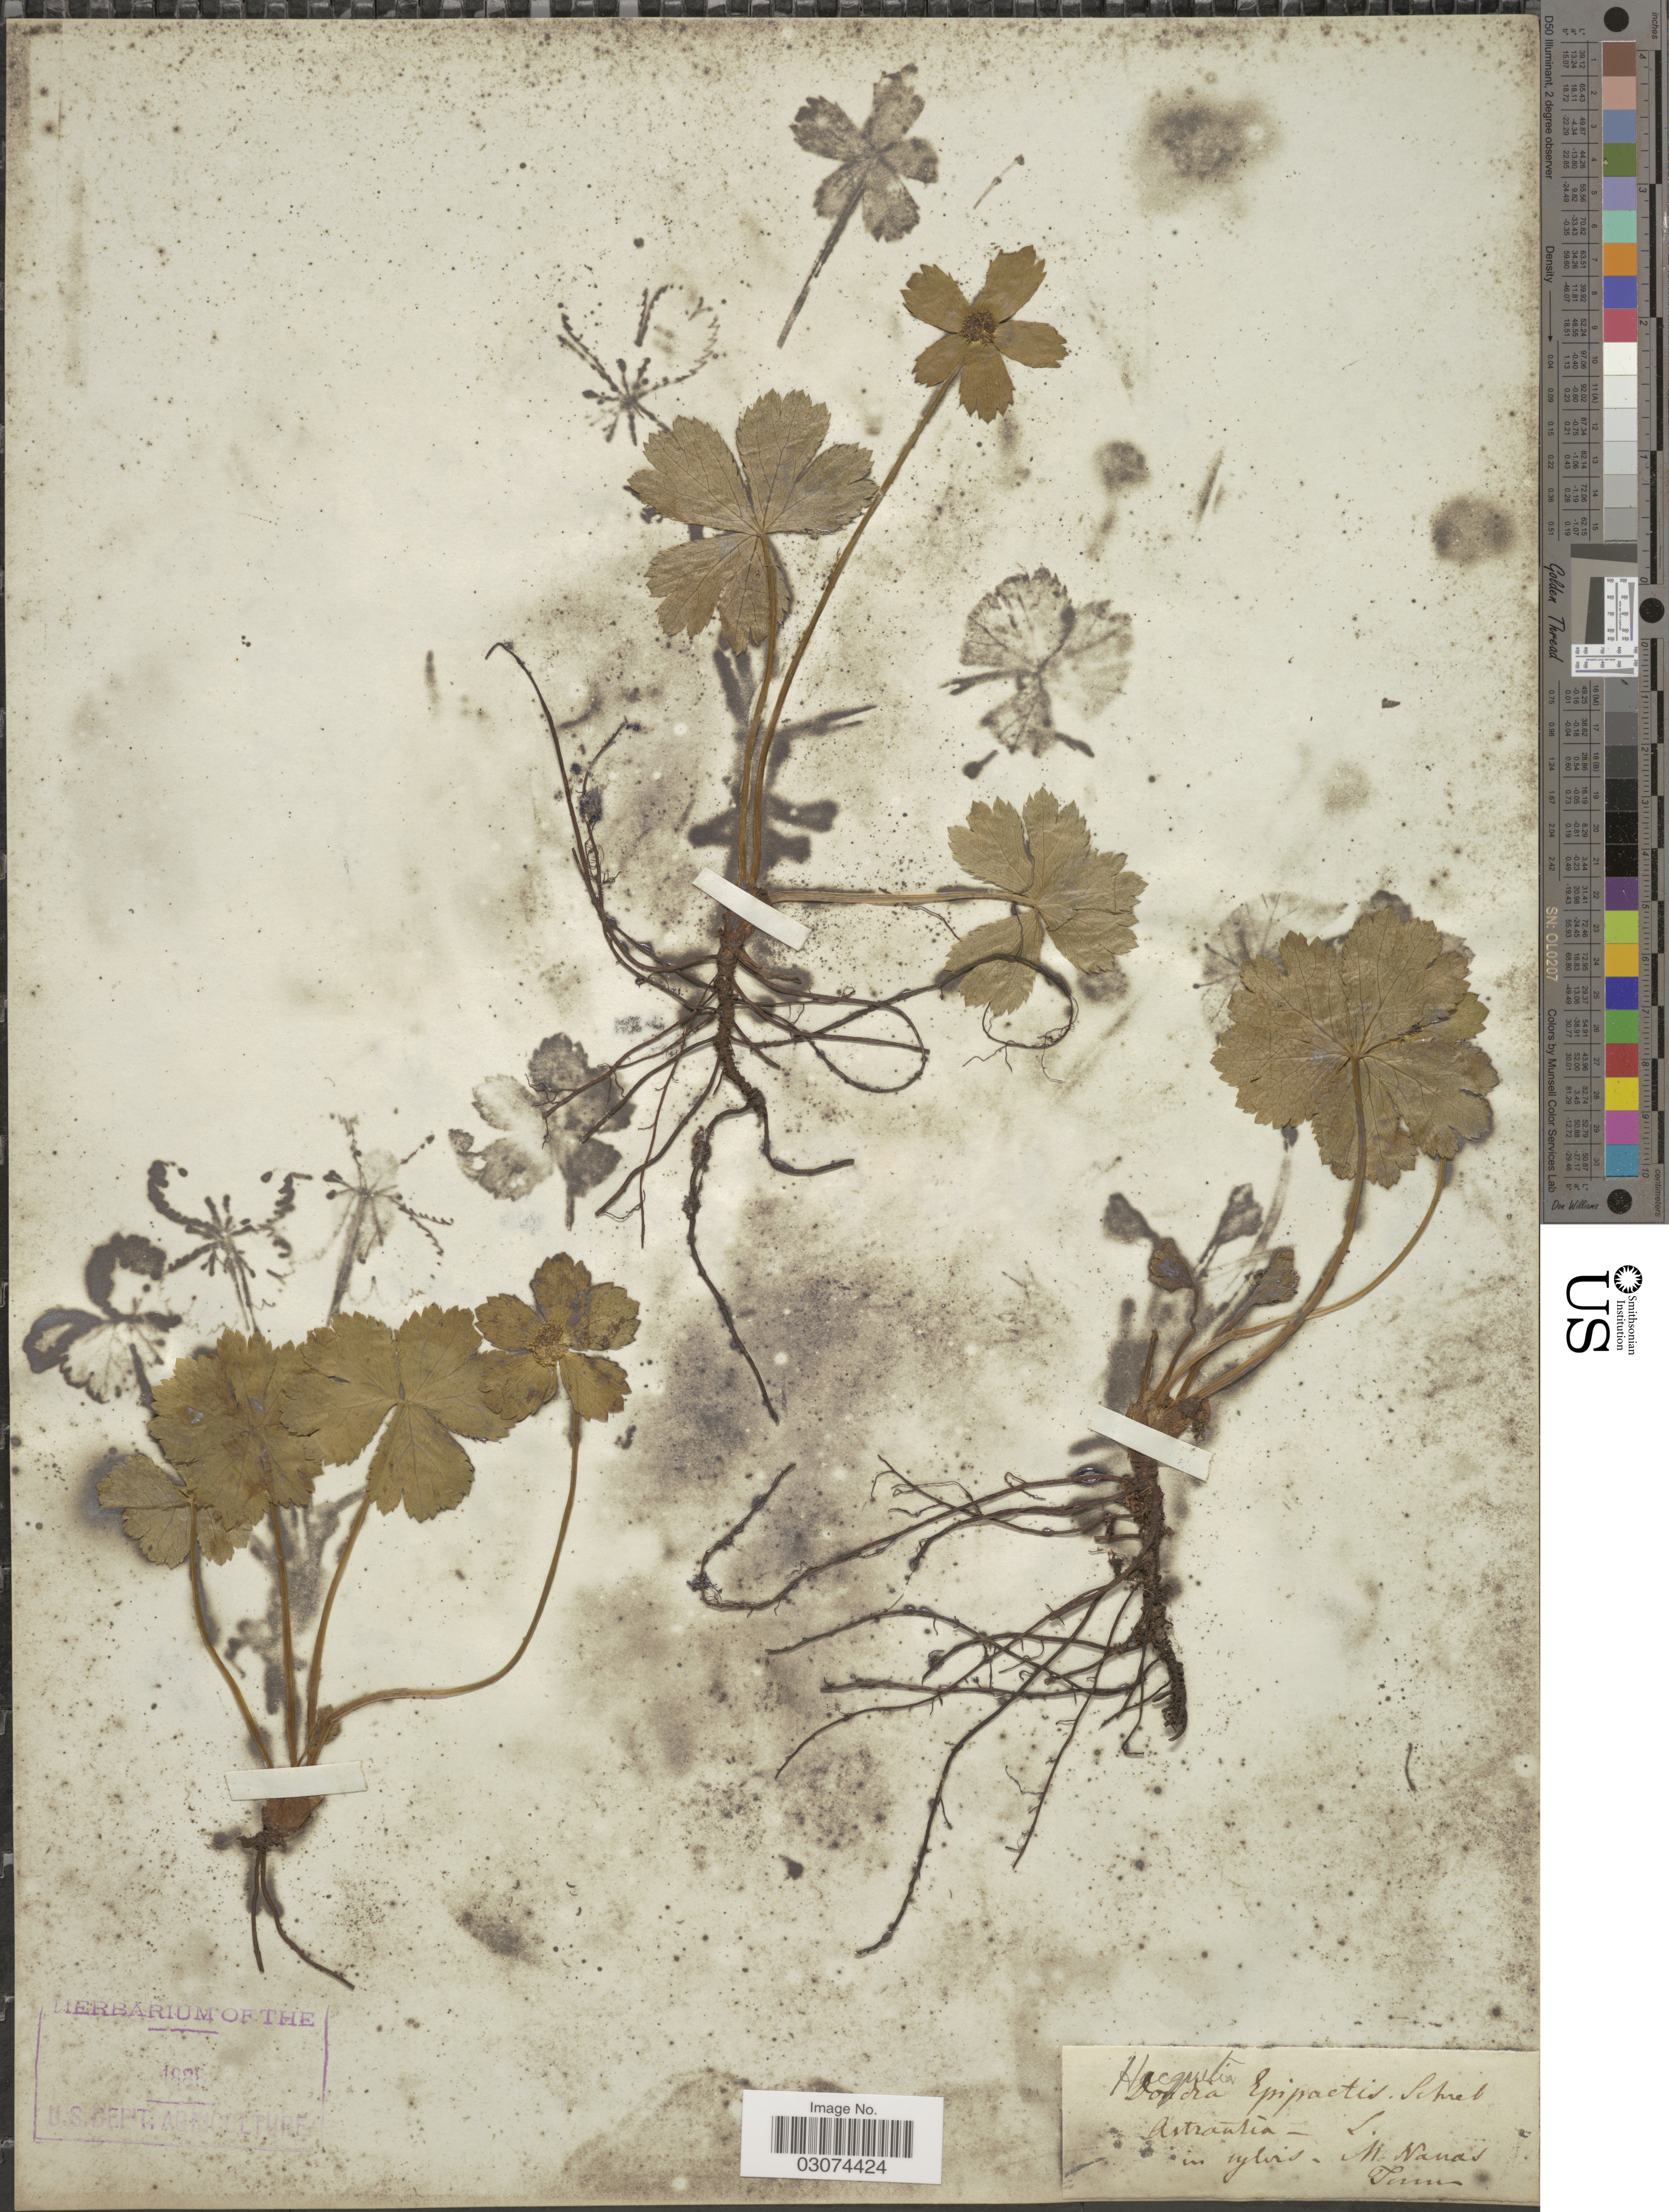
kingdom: Plantae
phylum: Tracheophyta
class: Magnoliopsida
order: Apiales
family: Apiaceae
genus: Hacquetia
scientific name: Hacquetia epipactis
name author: (Scop.) DC.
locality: In sylvis. M. Nanas.